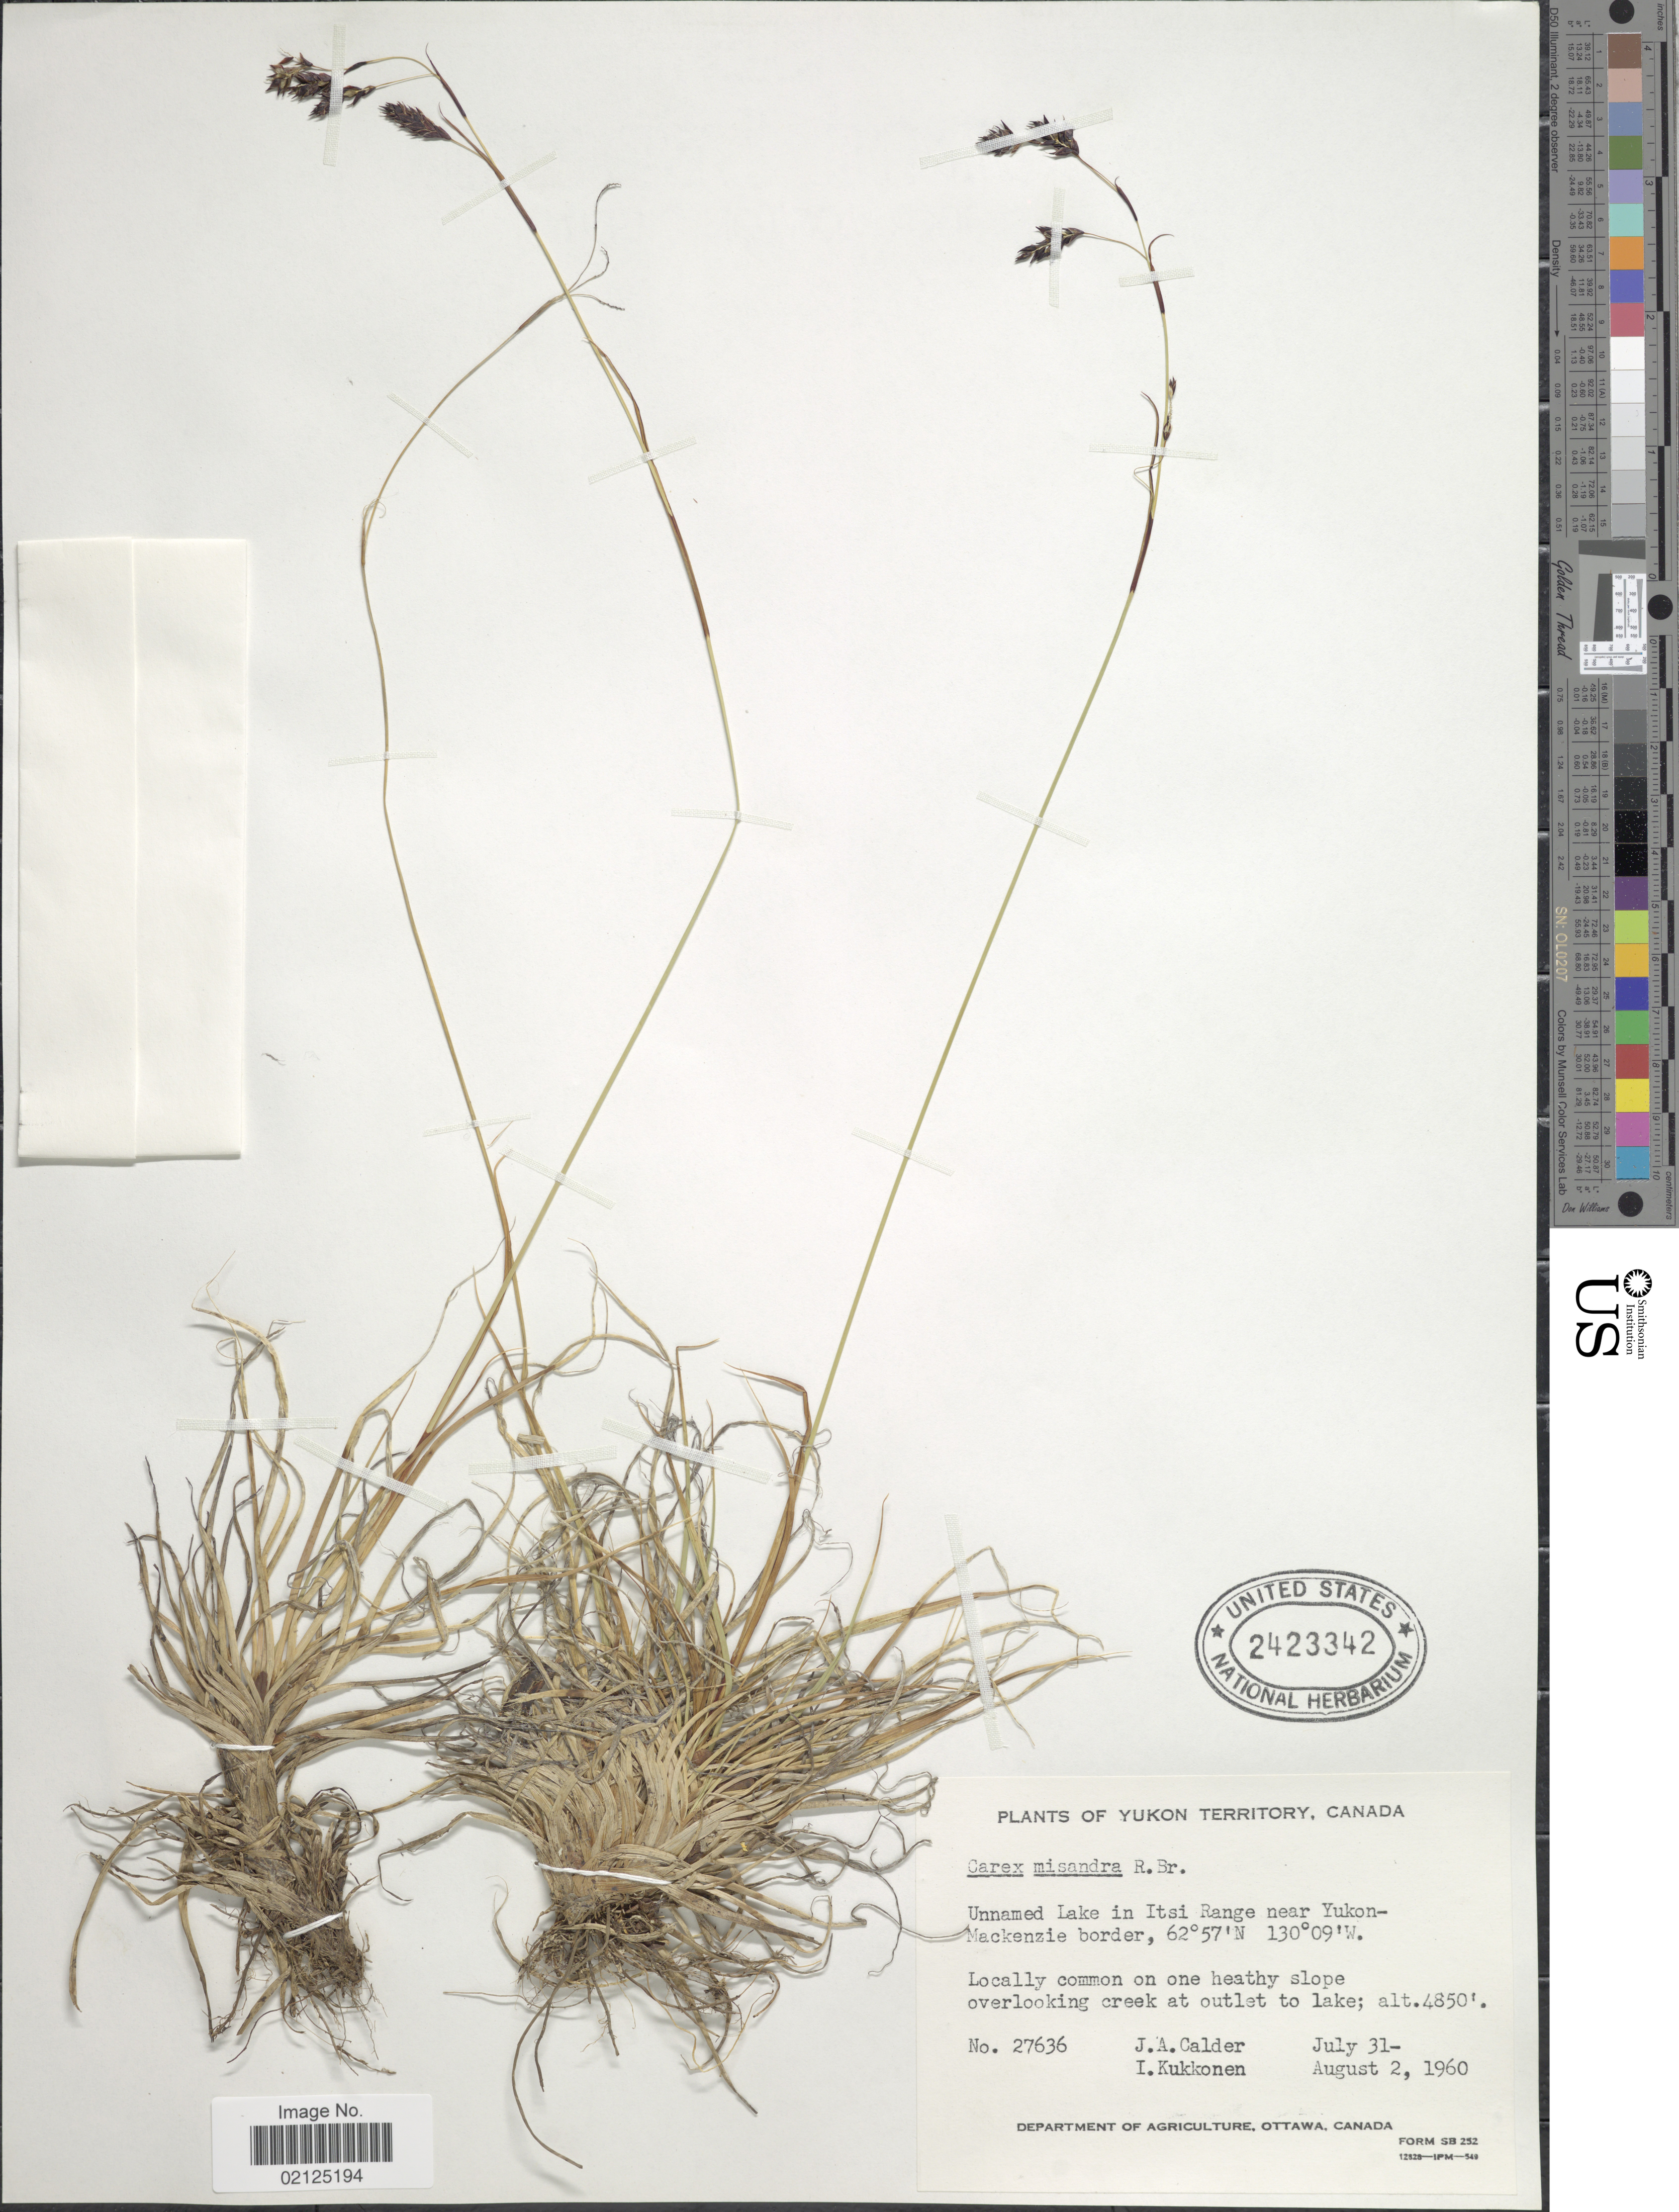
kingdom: Plantae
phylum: Tracheophyta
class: Liliopsida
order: Poales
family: Cyperaceae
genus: Carex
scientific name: Carex fuliginosa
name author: Schkuhr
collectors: J. A. Calder & I. Kukkonen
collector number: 27636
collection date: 1960-07-31/1960-08-02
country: Canada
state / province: Yukon Territory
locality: Unnamed Lake in Itsi Range near Yukon-Mackenzie border, Locally common on one heathy slope overlooking creek at outlet to lake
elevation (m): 1478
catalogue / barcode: US 2423342